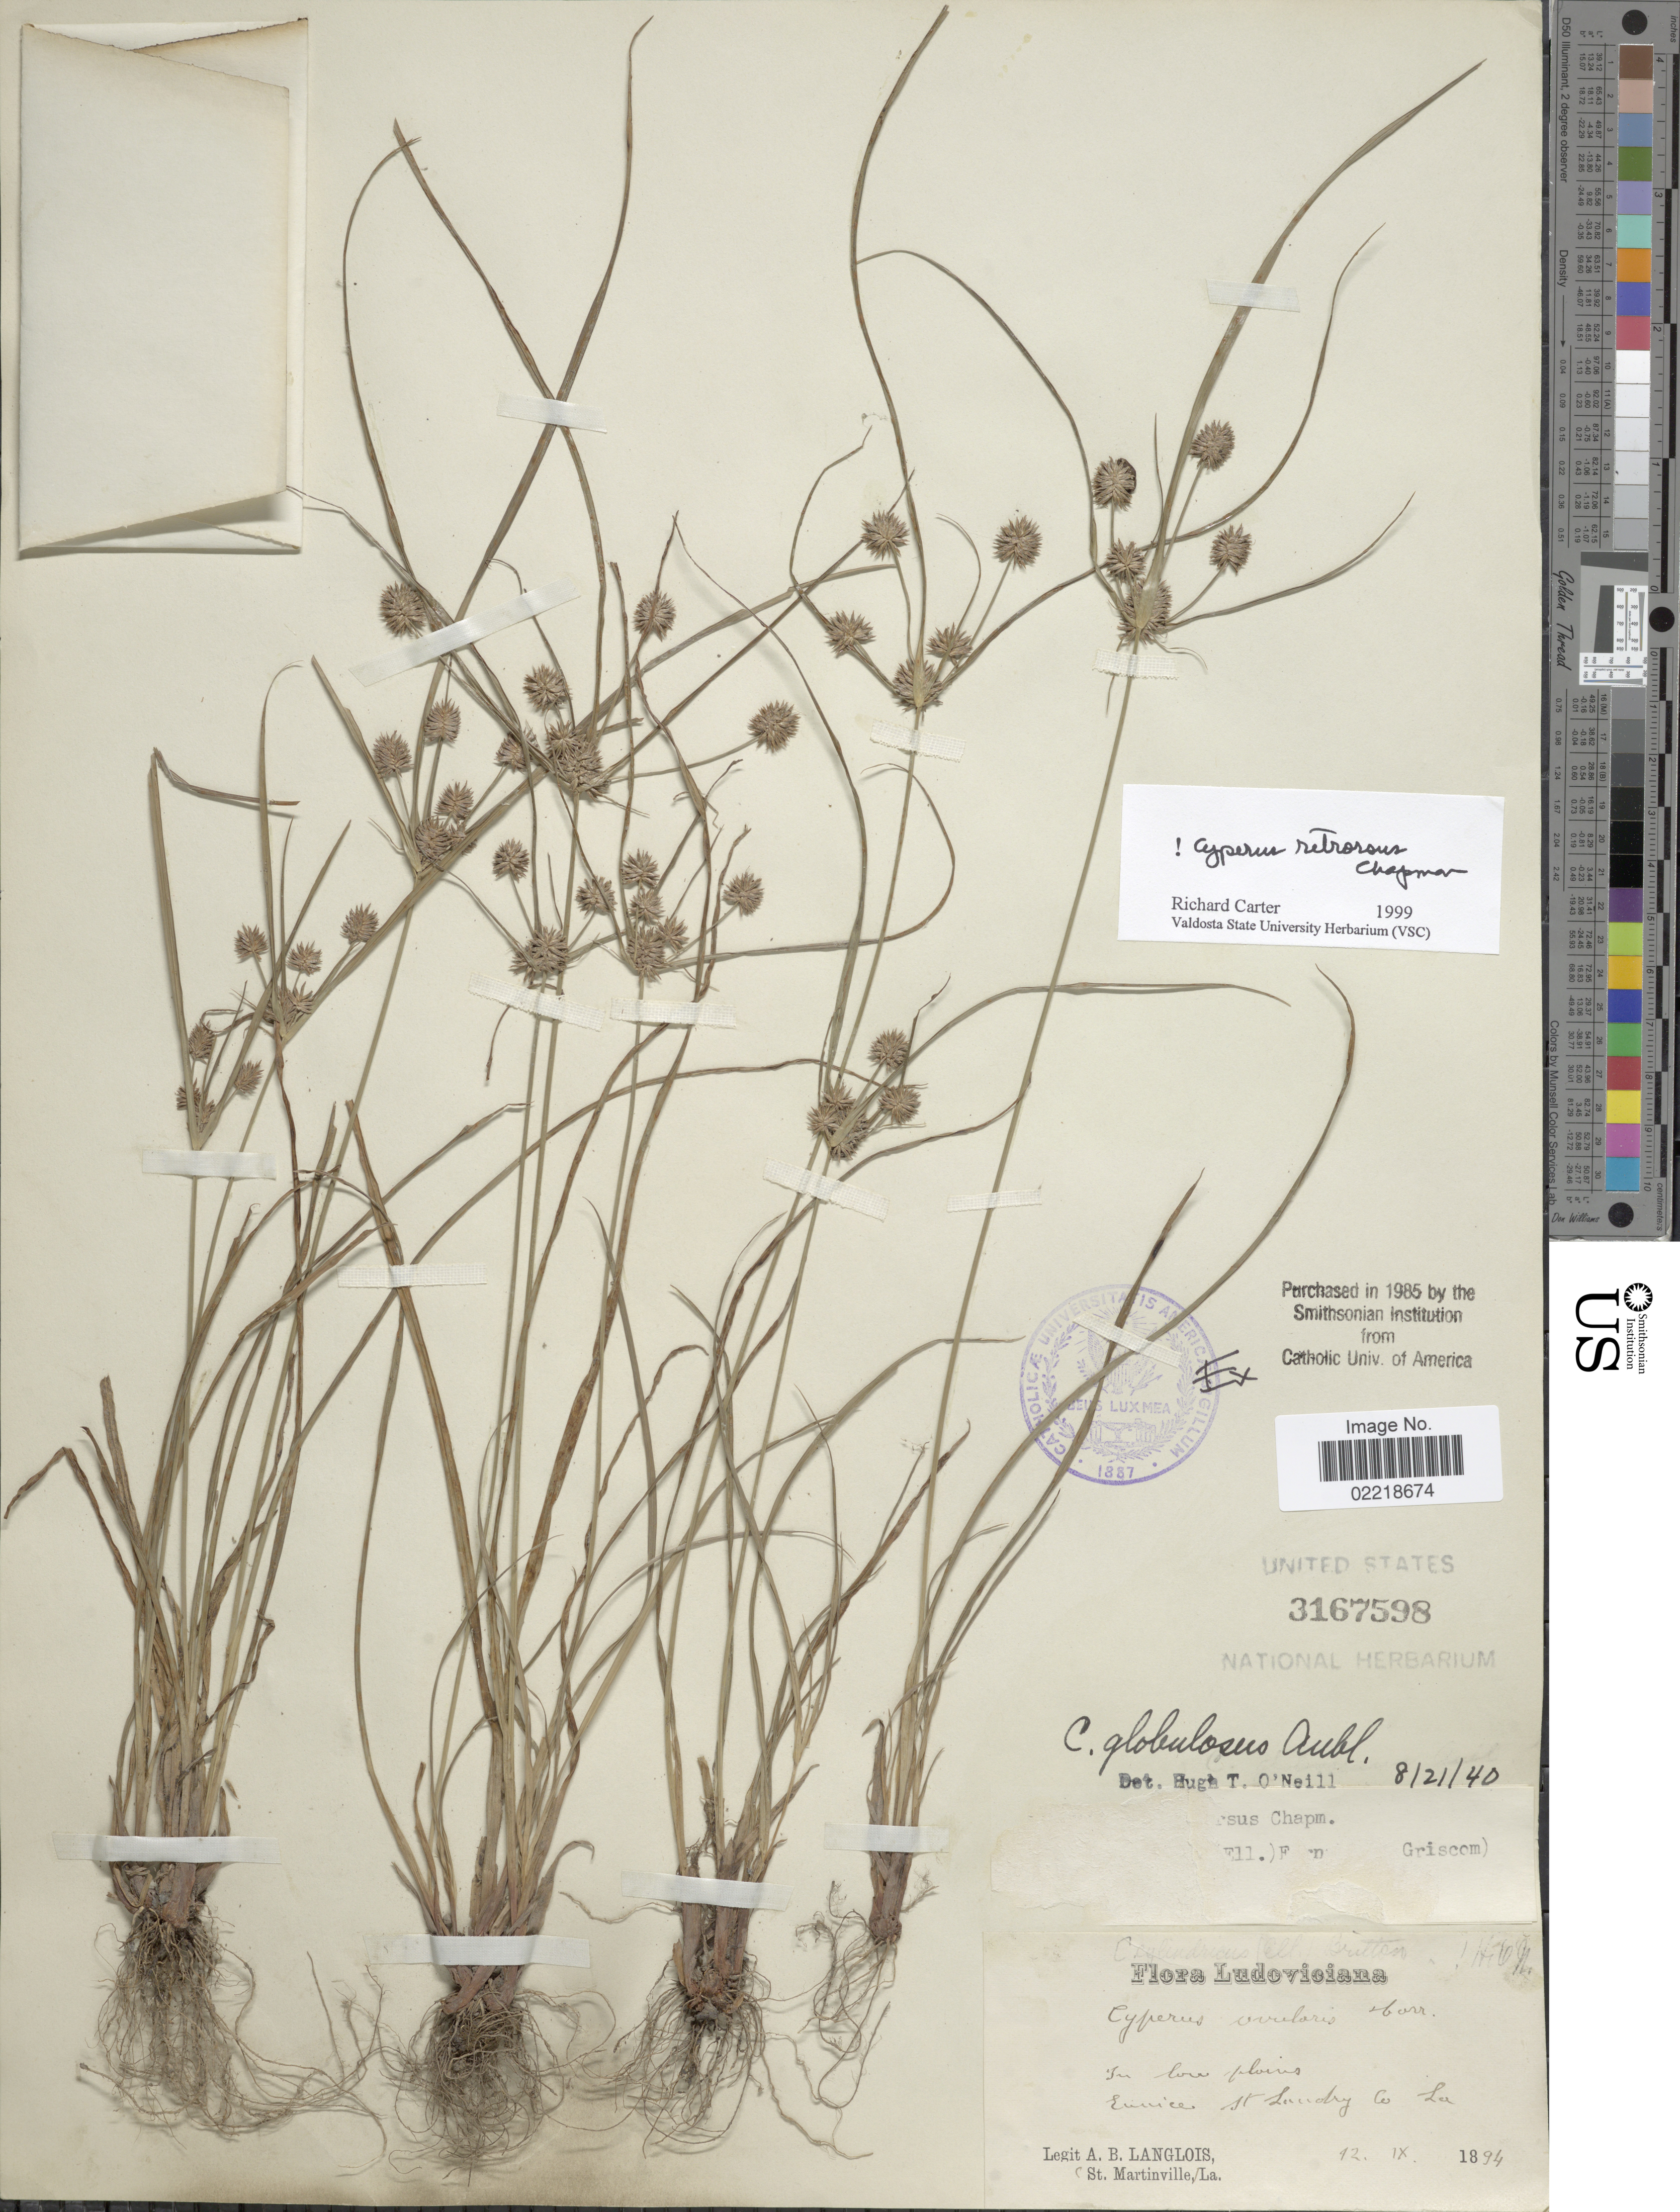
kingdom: Plantae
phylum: Tracheophyta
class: Liliopsida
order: Poales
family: Cyperaceae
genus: Cyperus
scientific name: Cyperus retrorsus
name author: Chapm.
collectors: A. Langlois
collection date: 1894-09-12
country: United States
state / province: Louisiana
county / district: St. Landry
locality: Eunice St Landry Co.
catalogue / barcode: US 3167598